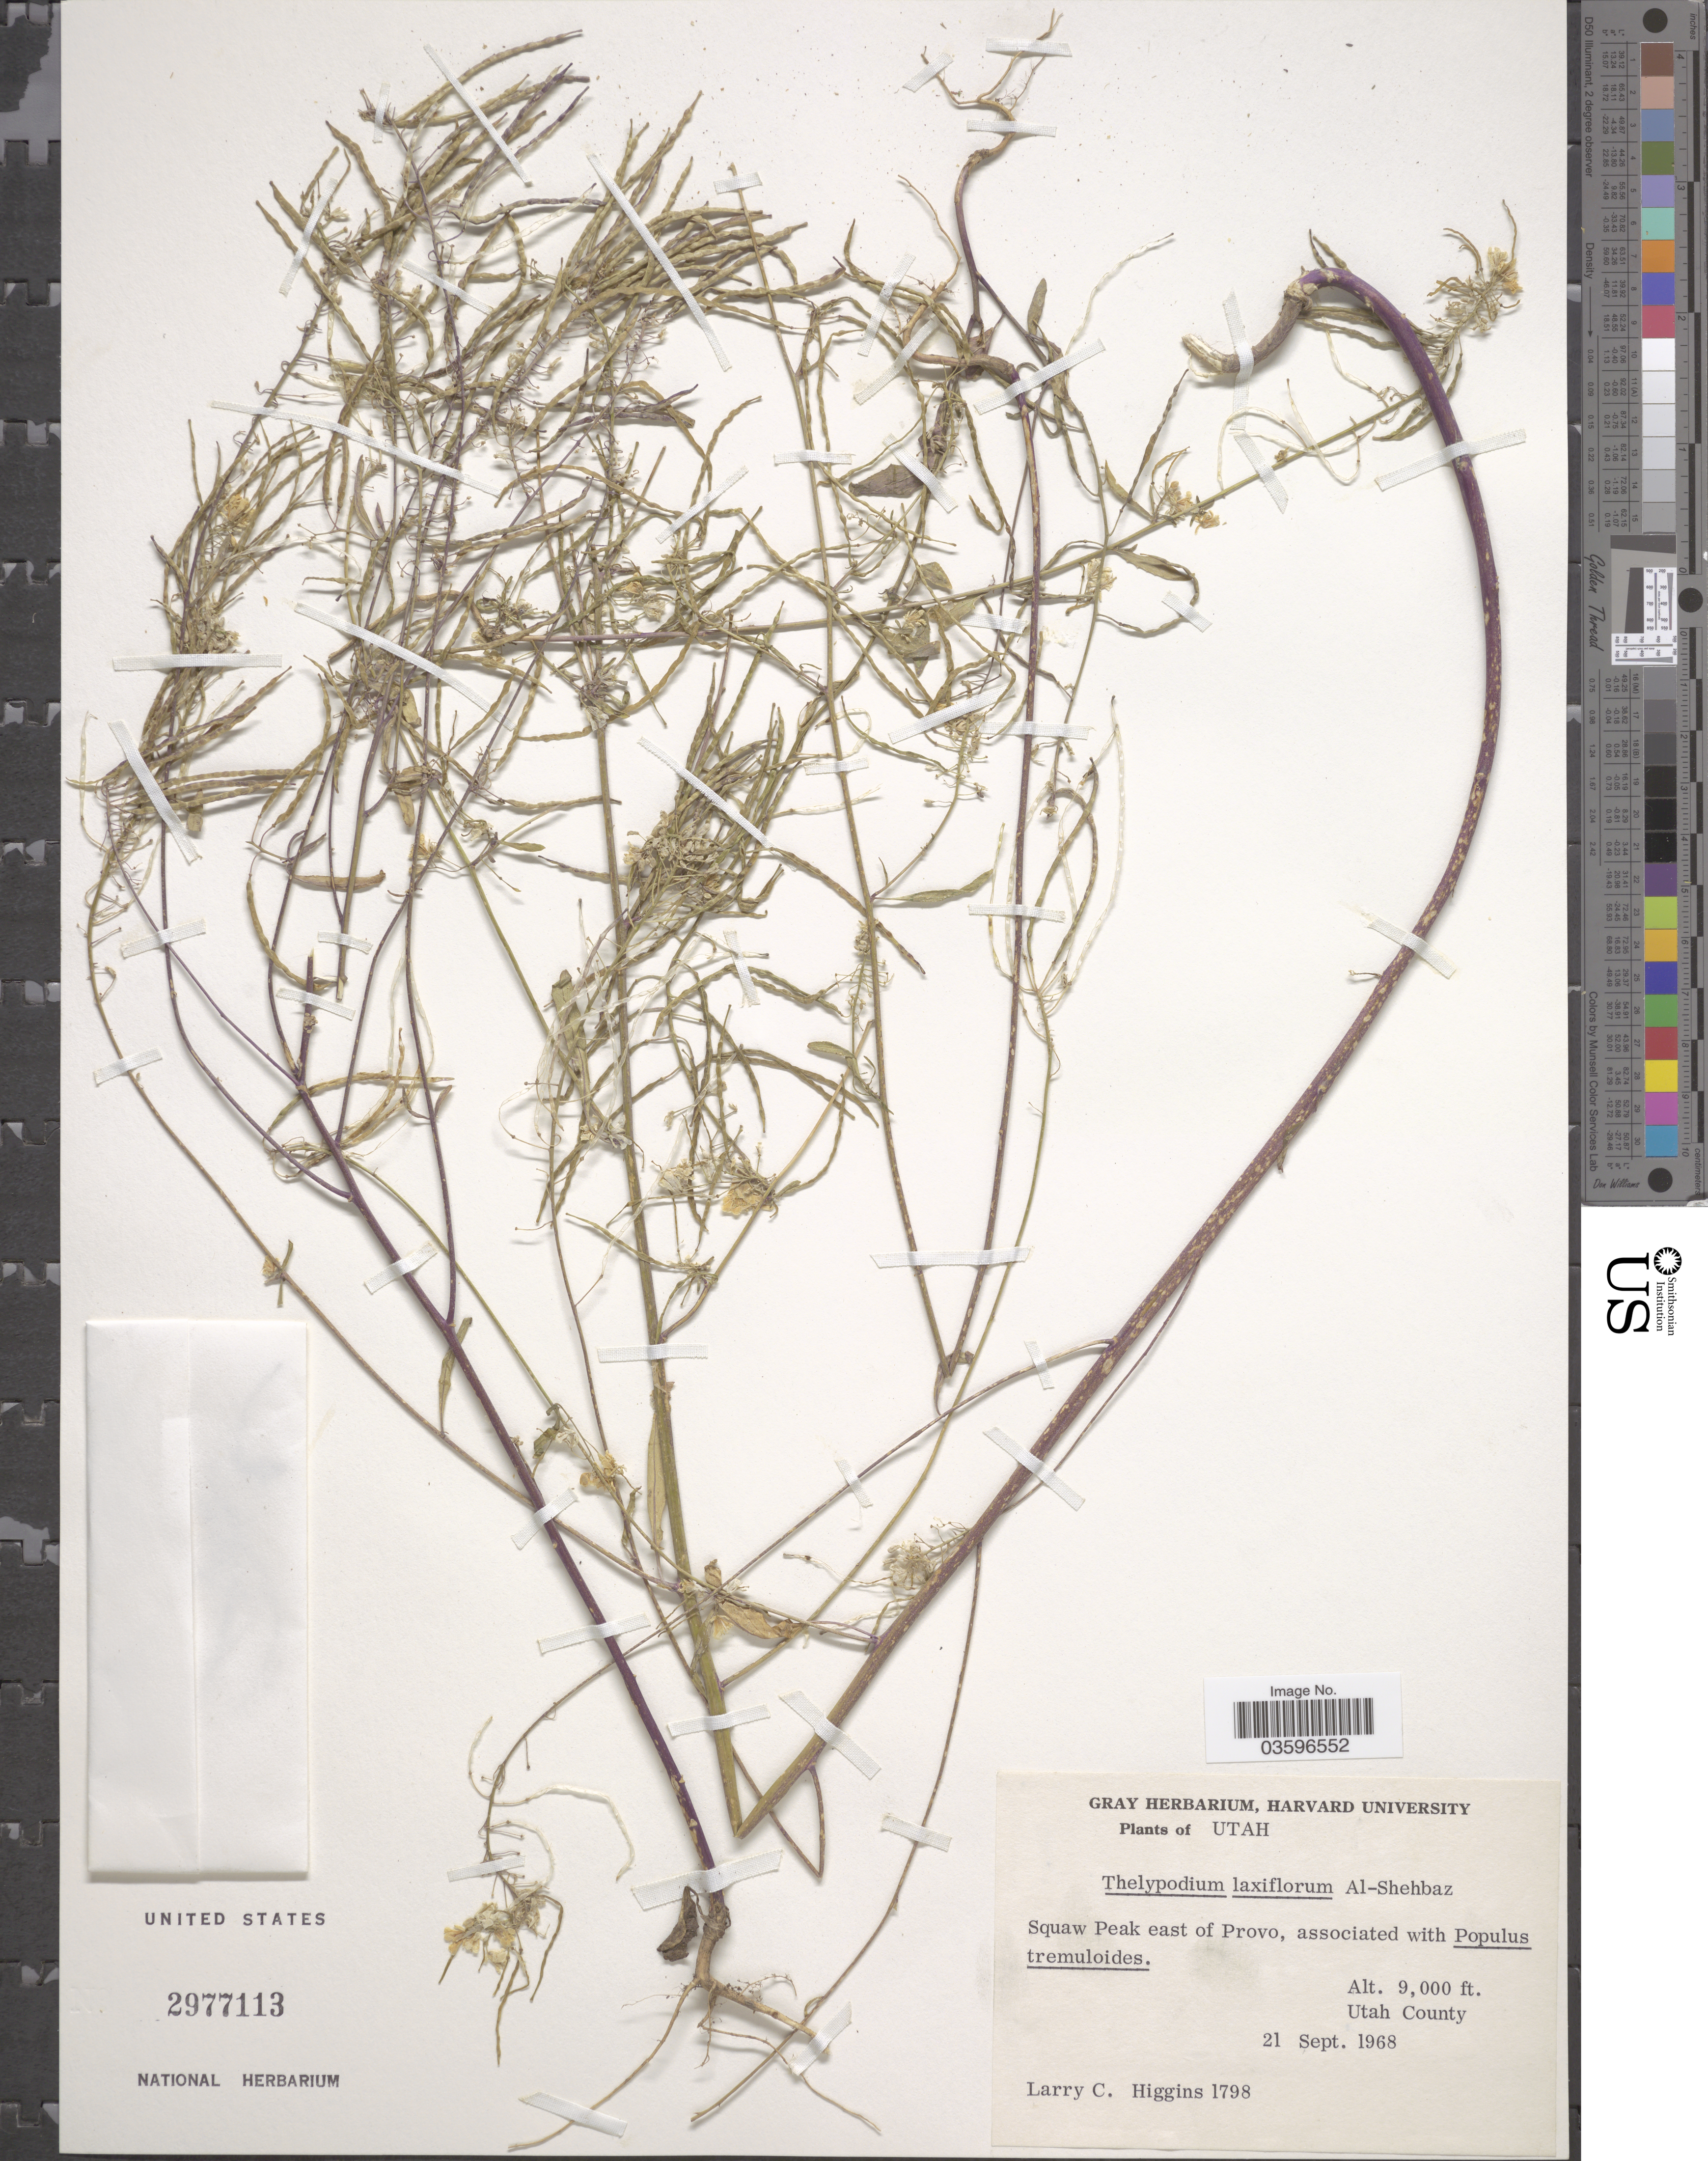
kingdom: Plantae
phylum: Tracheophyta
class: Magnoliopsida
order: Brassicales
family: Brassicaceae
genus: Thelypodium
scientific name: Thelypodium laxiflorum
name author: Al-Shehbaz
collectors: L. Higgins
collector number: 1798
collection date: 1968-09-21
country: United States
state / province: Utah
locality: Squaw Peak east of Provo, Utah County.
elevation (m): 2743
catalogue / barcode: US 2977113